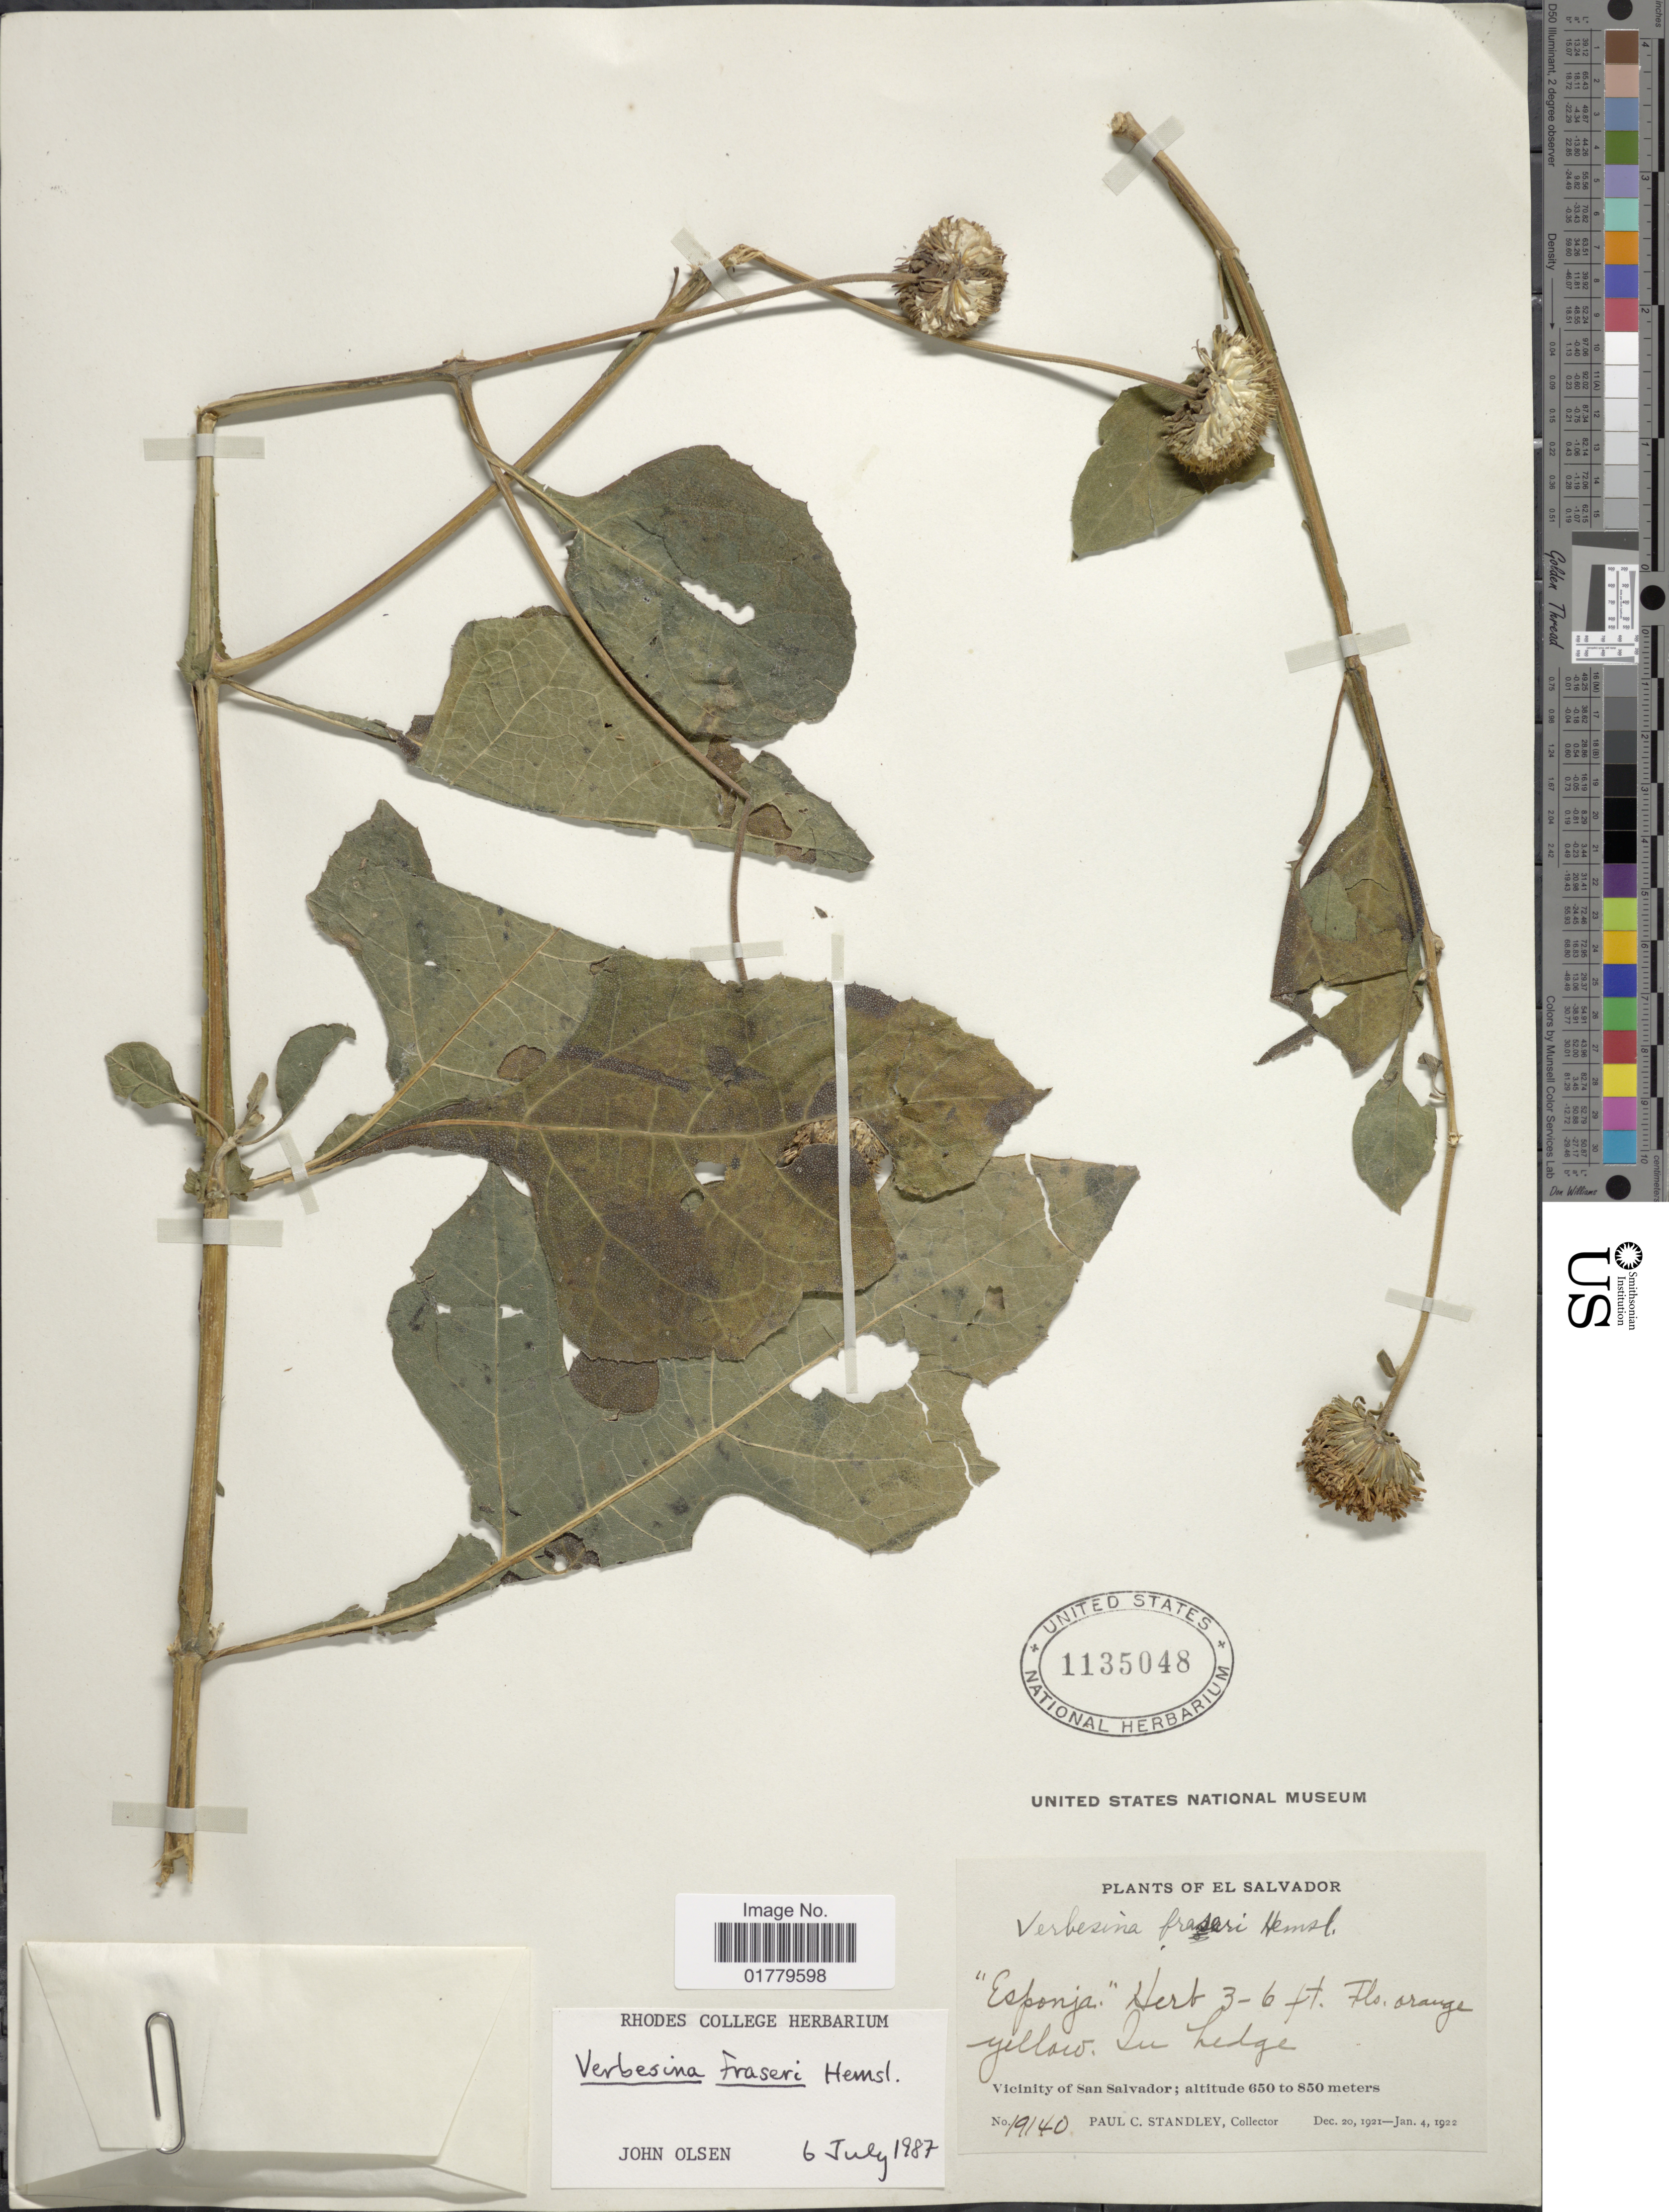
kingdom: Plantae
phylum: Tracheophyta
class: Magnoliopsida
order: Asterales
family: Asteraceae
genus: Verbesina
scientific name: Verbesina fraseri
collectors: P. C. Standley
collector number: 19140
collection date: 1921-12-20/1922-01-04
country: El Salvador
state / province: San Salvador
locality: Vicinity of San Salvador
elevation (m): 650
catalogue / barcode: US 1135048